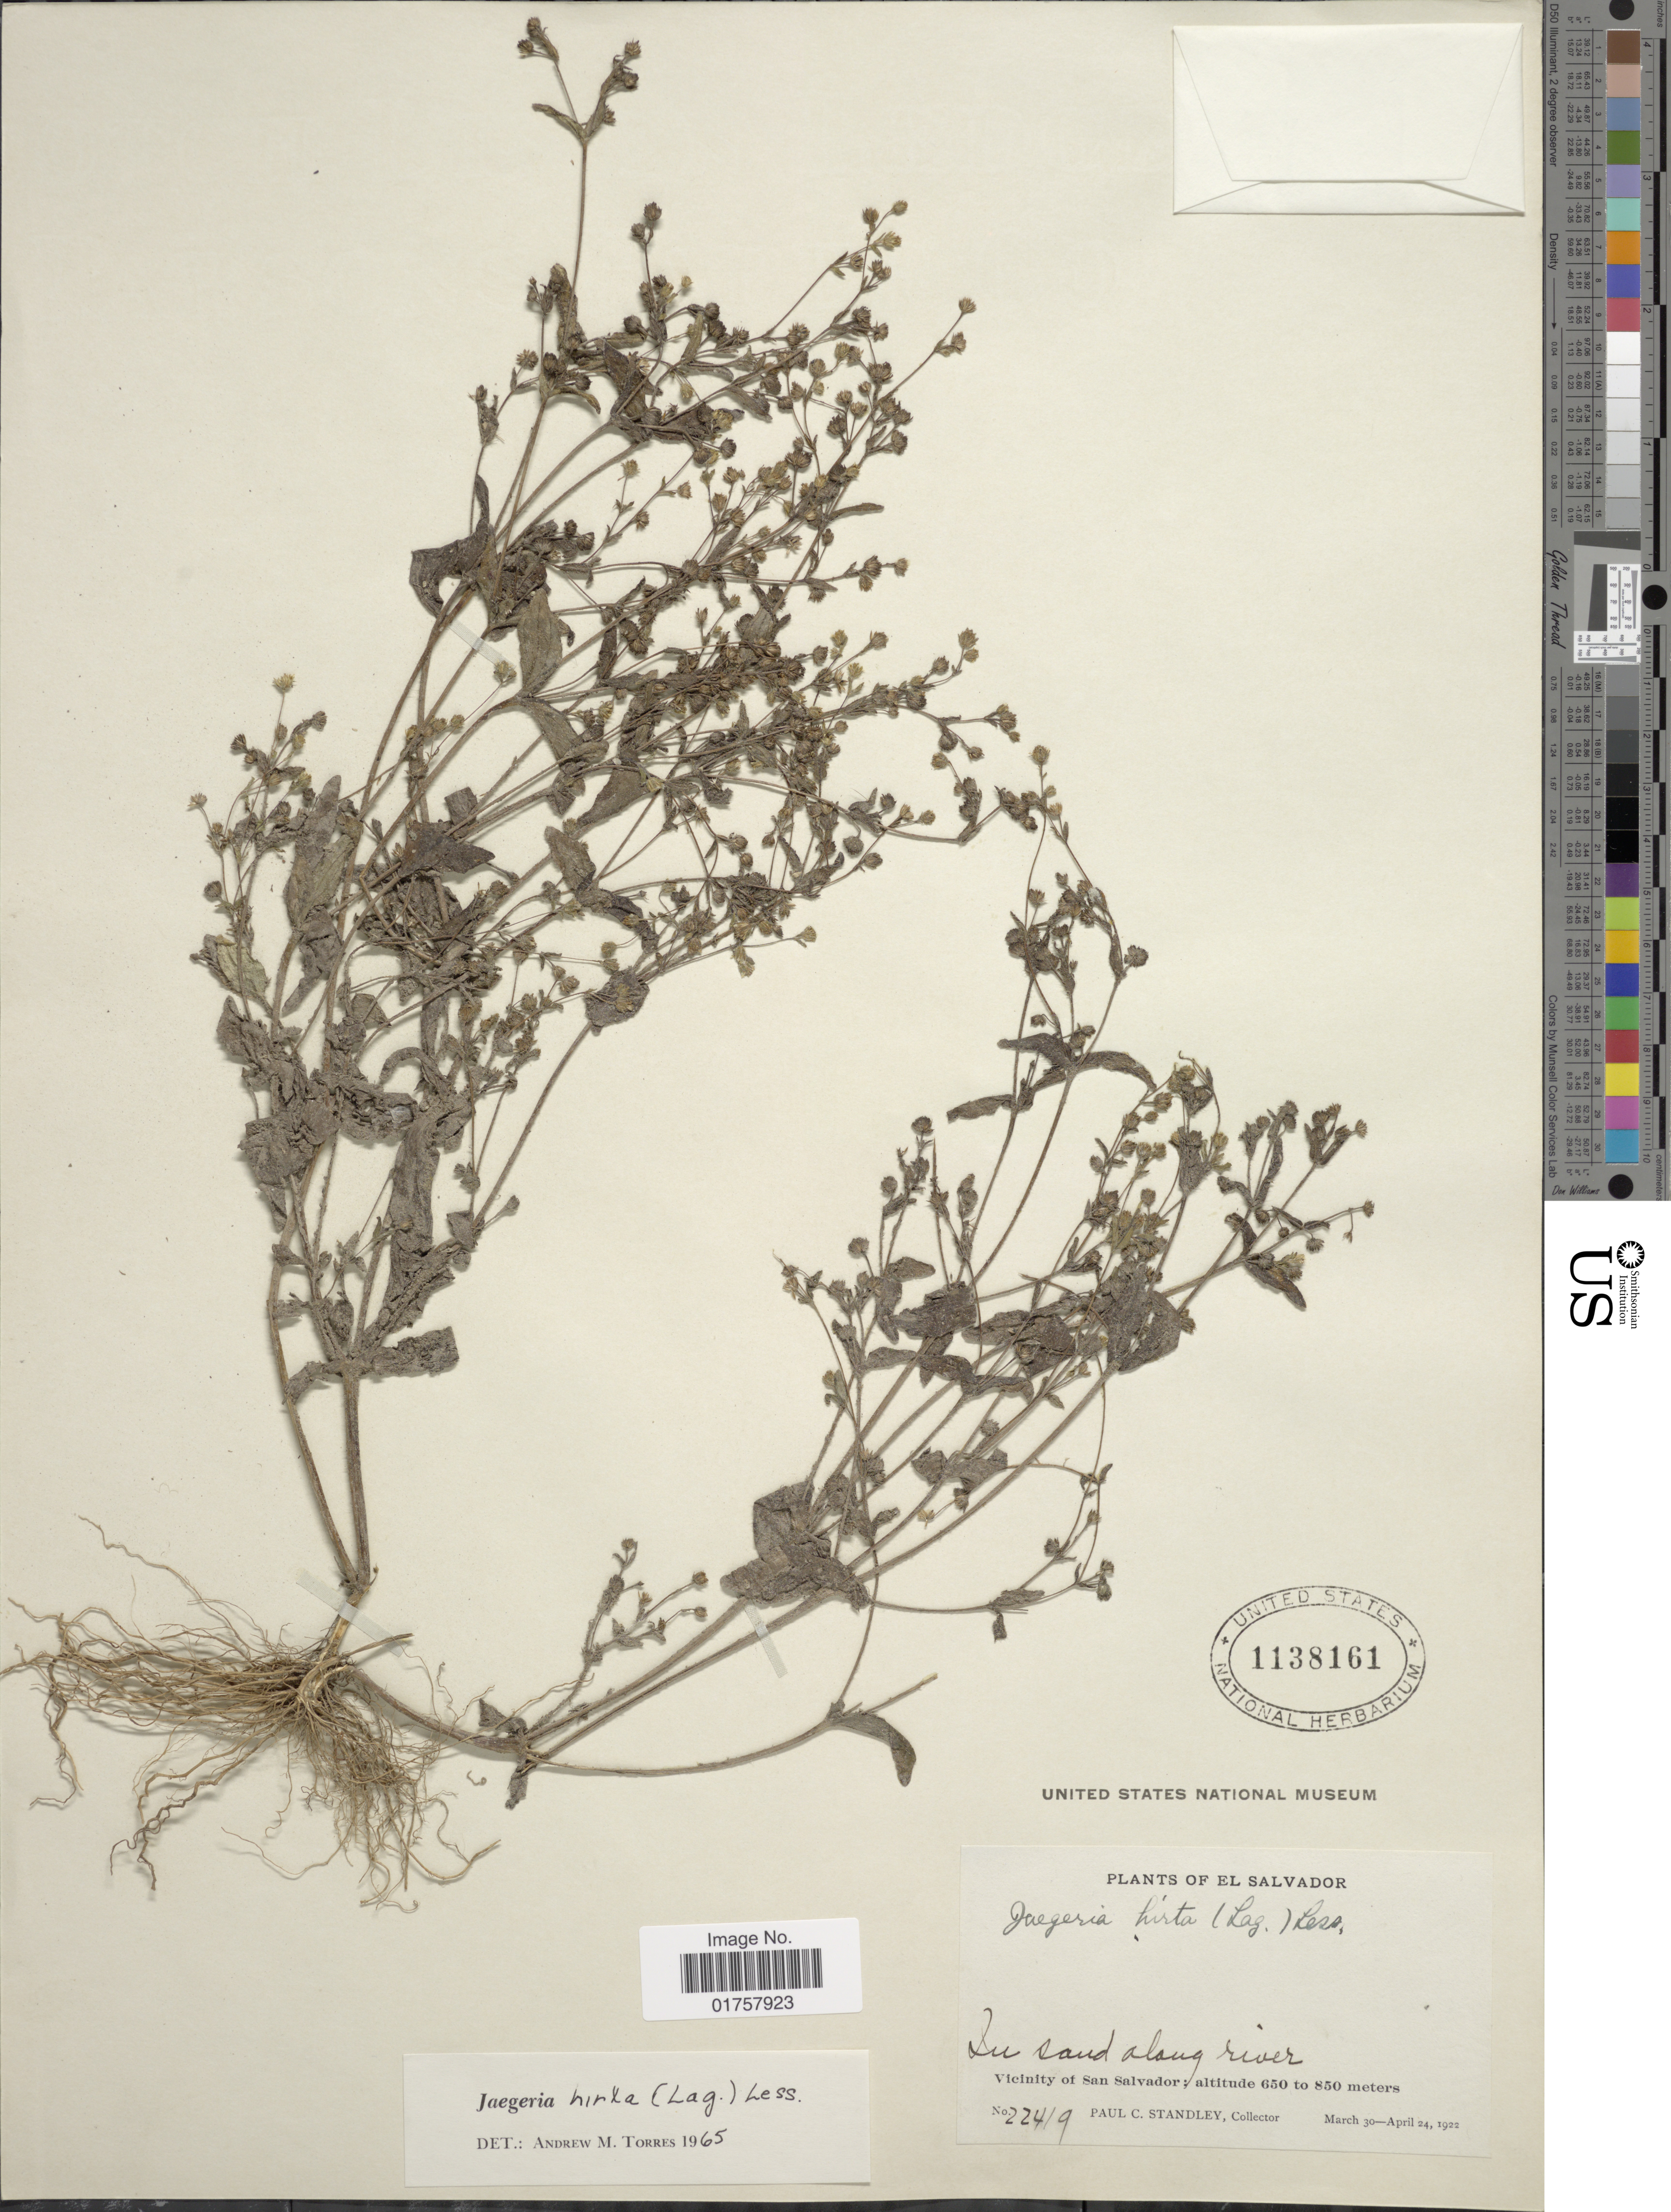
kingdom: Plantae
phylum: Tracheophyta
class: Magnoliopsida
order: Asterales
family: Asteraceae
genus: Jaegeria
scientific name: Jaegeria hirta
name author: (Lag.) Less.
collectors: P. C. Standley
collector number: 22419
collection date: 1922-03-30/1922-04-24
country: El Salvador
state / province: San Salvador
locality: In sand along river, Vicinity of San Salvador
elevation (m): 650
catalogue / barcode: US 1138161